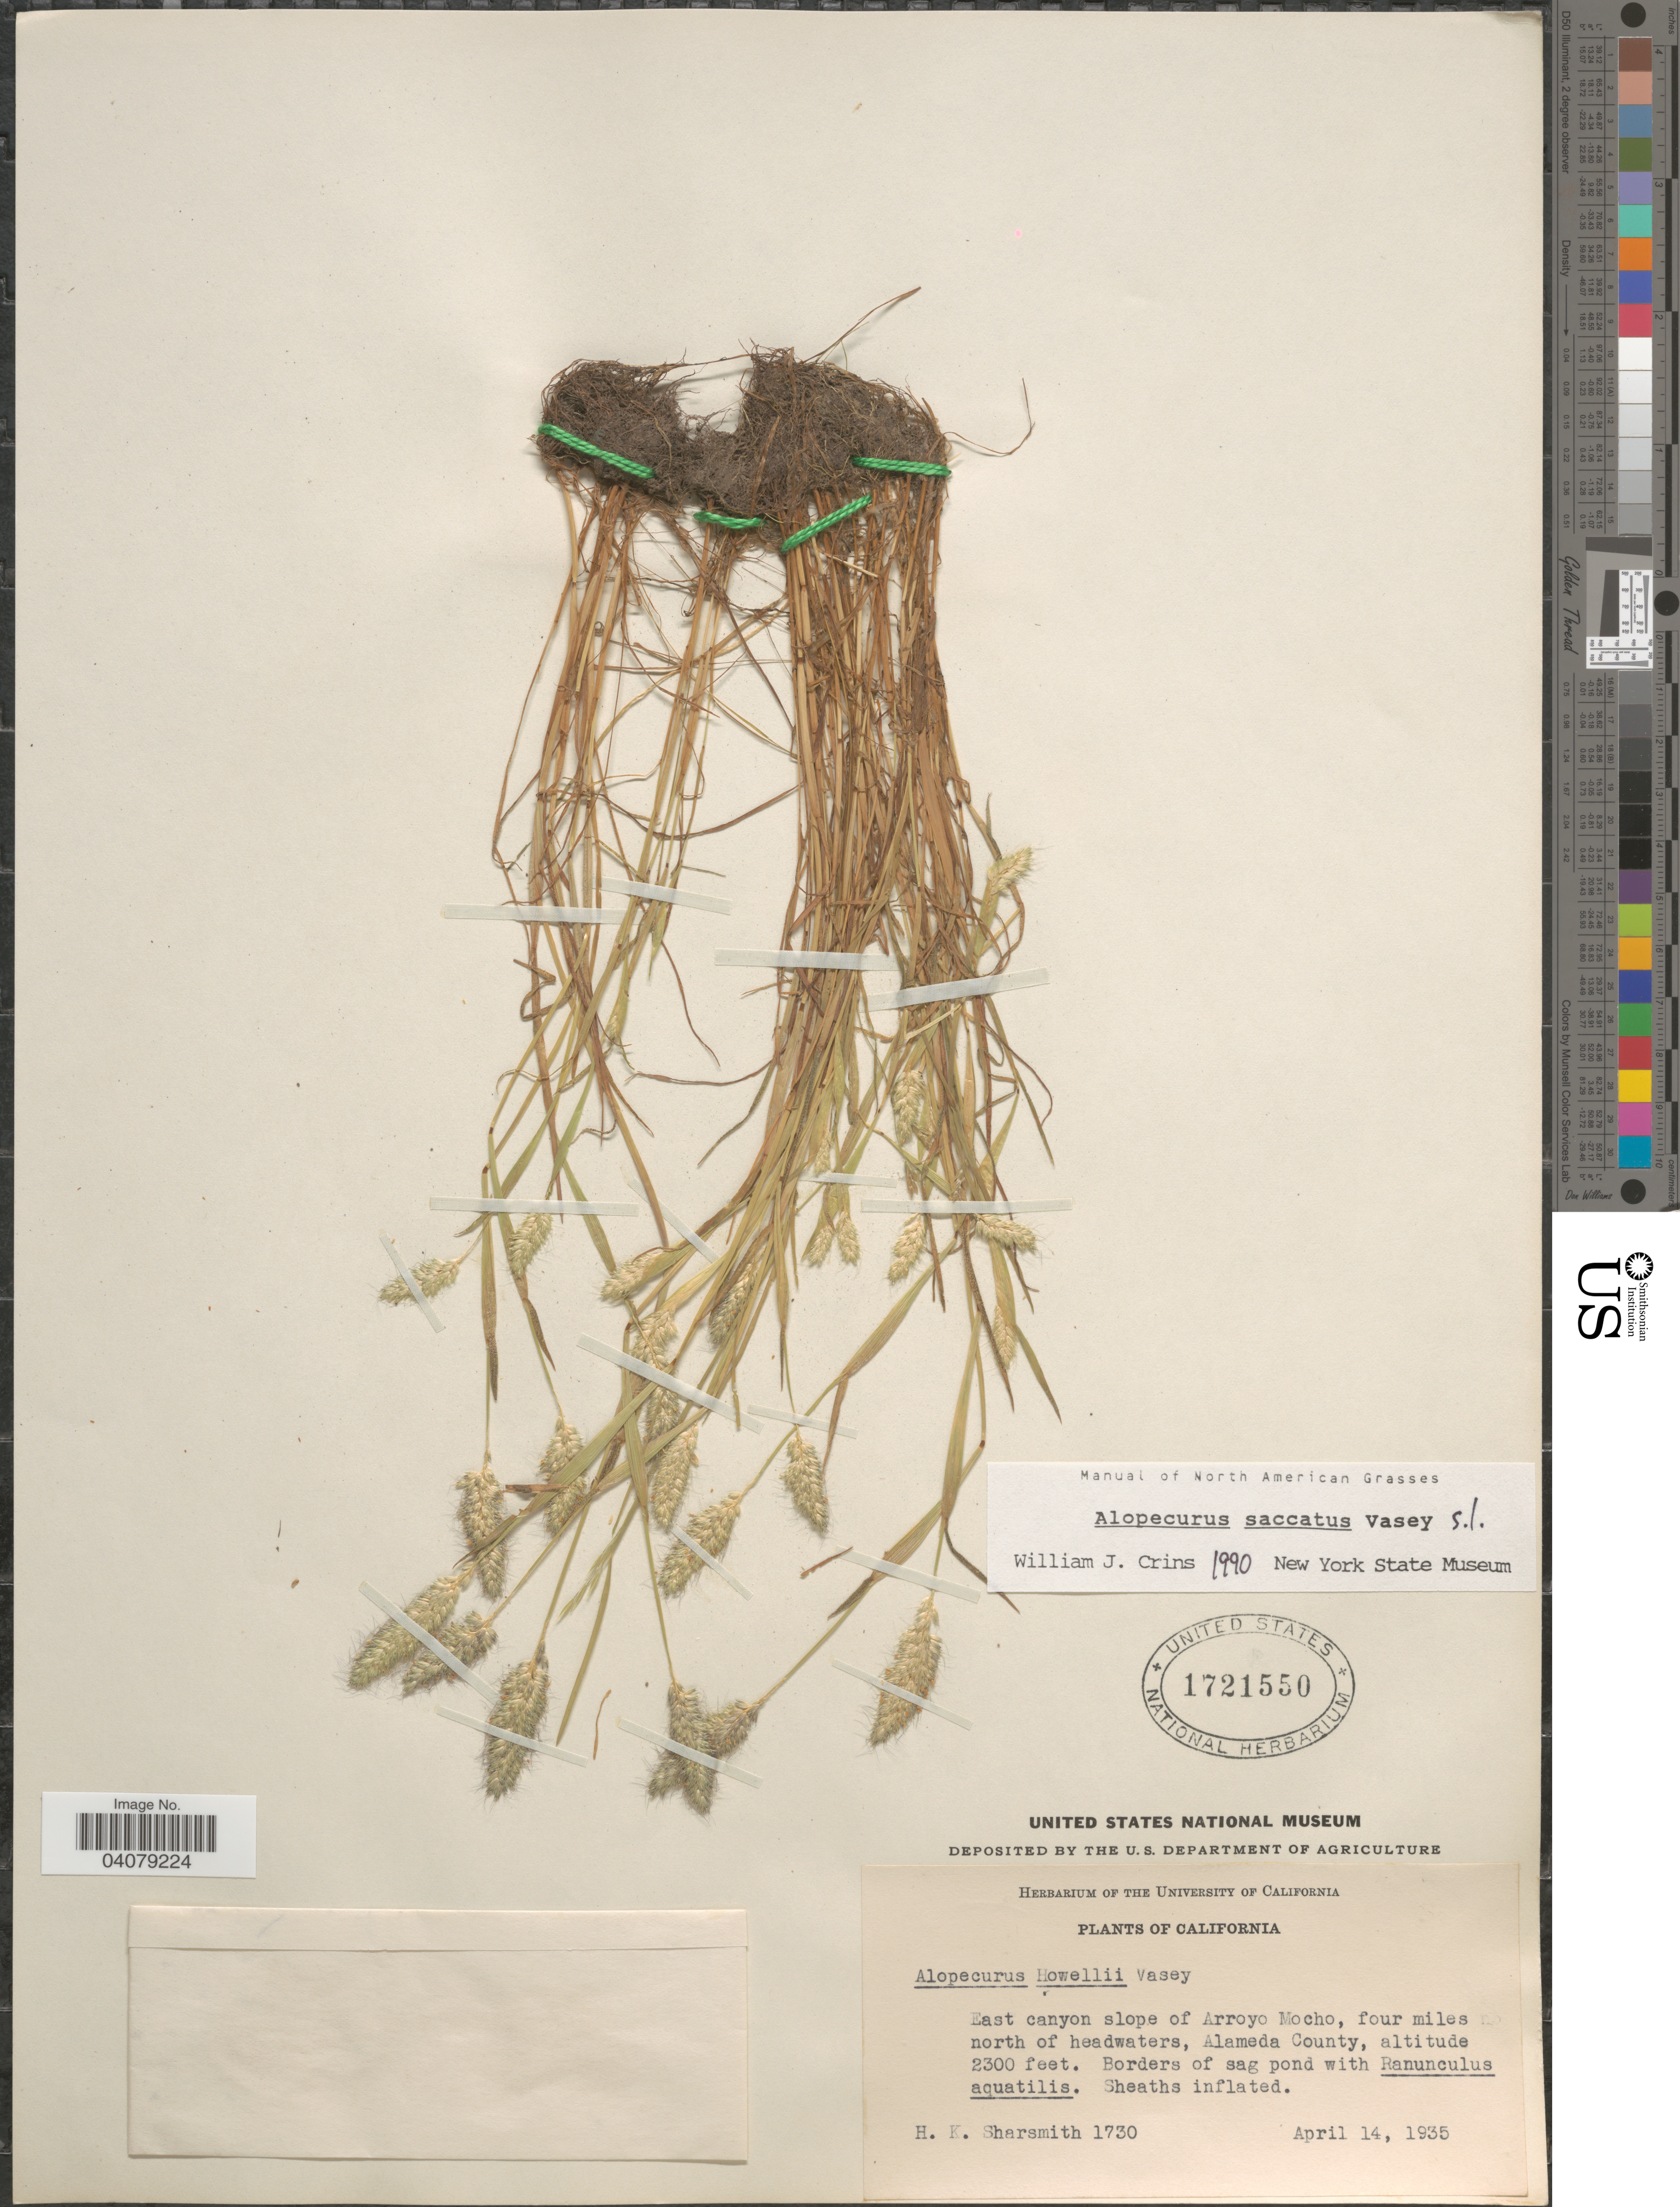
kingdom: Plantae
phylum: Tracheophyta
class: Liliopsida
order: Poales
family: Poaceae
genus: Alopecurus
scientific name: Alopecurus saccatus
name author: Vasey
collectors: H. Sharsmith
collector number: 1730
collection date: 1935-04-14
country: United States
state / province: California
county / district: Alameda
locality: East canyon slope of Arroyo Mocho, four miles north of headwaters, Alameda County. Borders of sag pond.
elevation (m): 701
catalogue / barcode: US 1721550